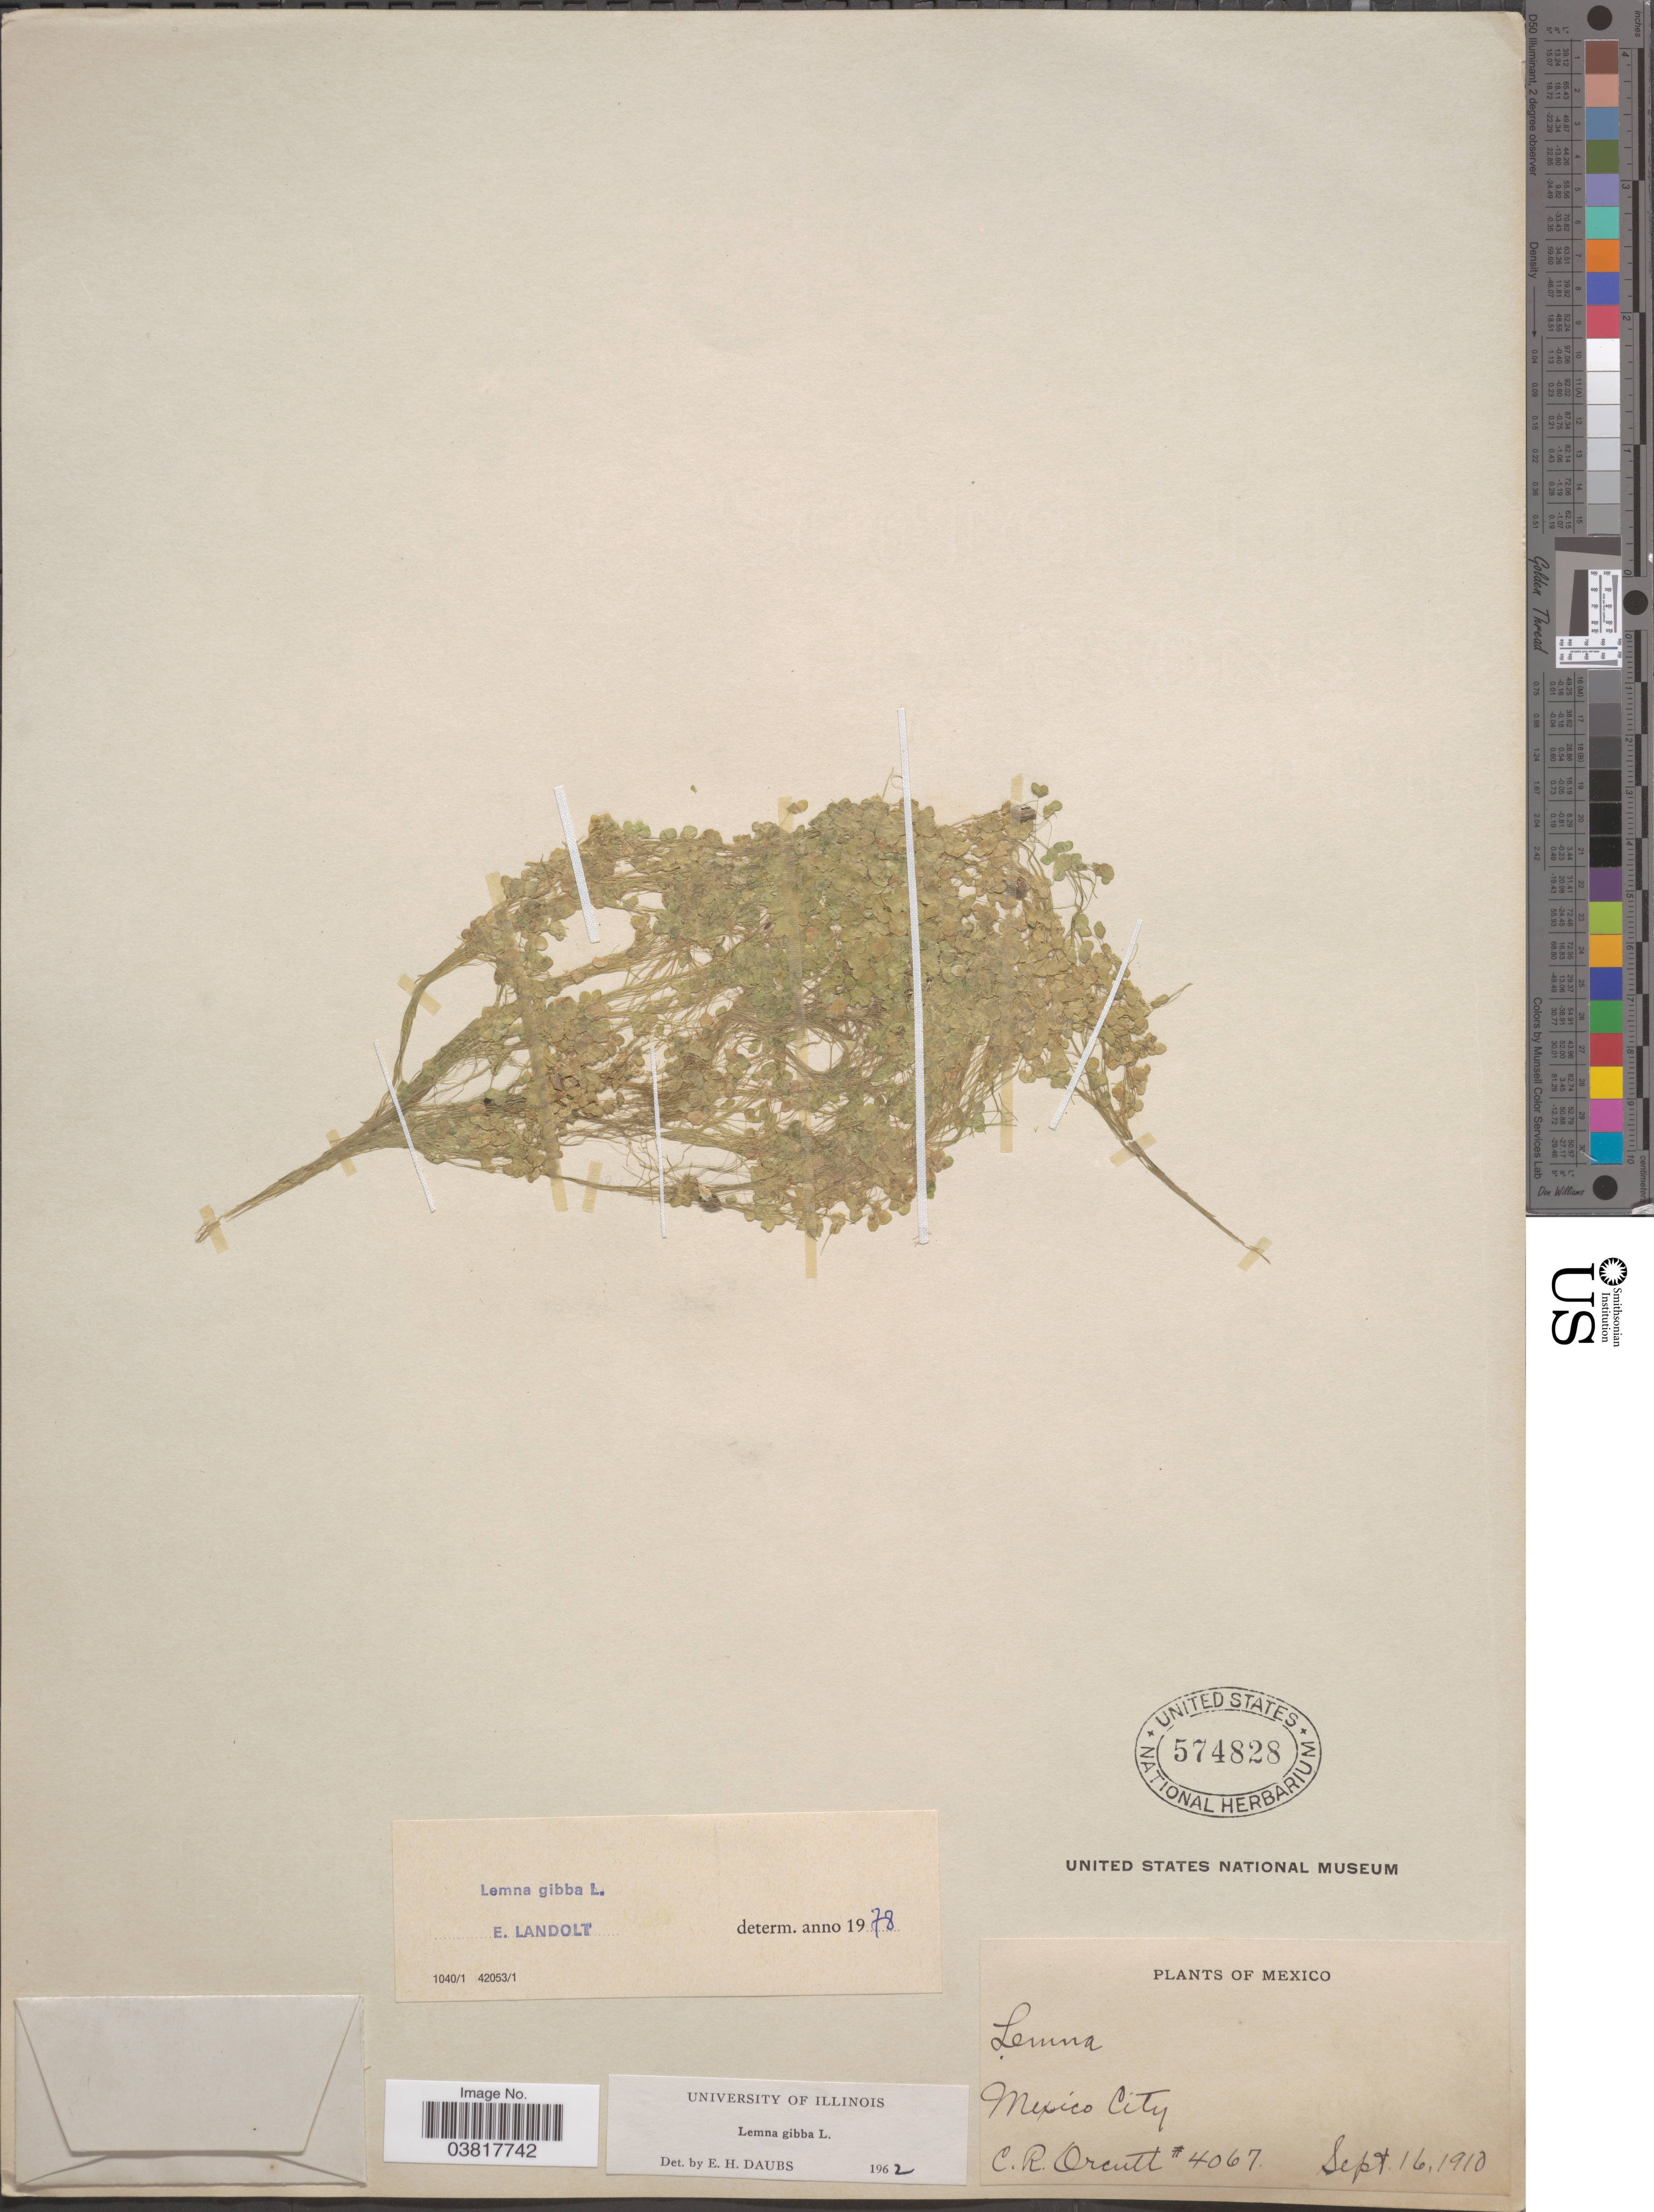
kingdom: Plantae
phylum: Tracheophyta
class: Liliopsida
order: Alismatales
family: Araceae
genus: Lemna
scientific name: Lemna gibba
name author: L.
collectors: C. R. Orcutt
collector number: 4067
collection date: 1910-09-16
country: Mexico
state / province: México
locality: Mexico City.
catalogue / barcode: US 574828